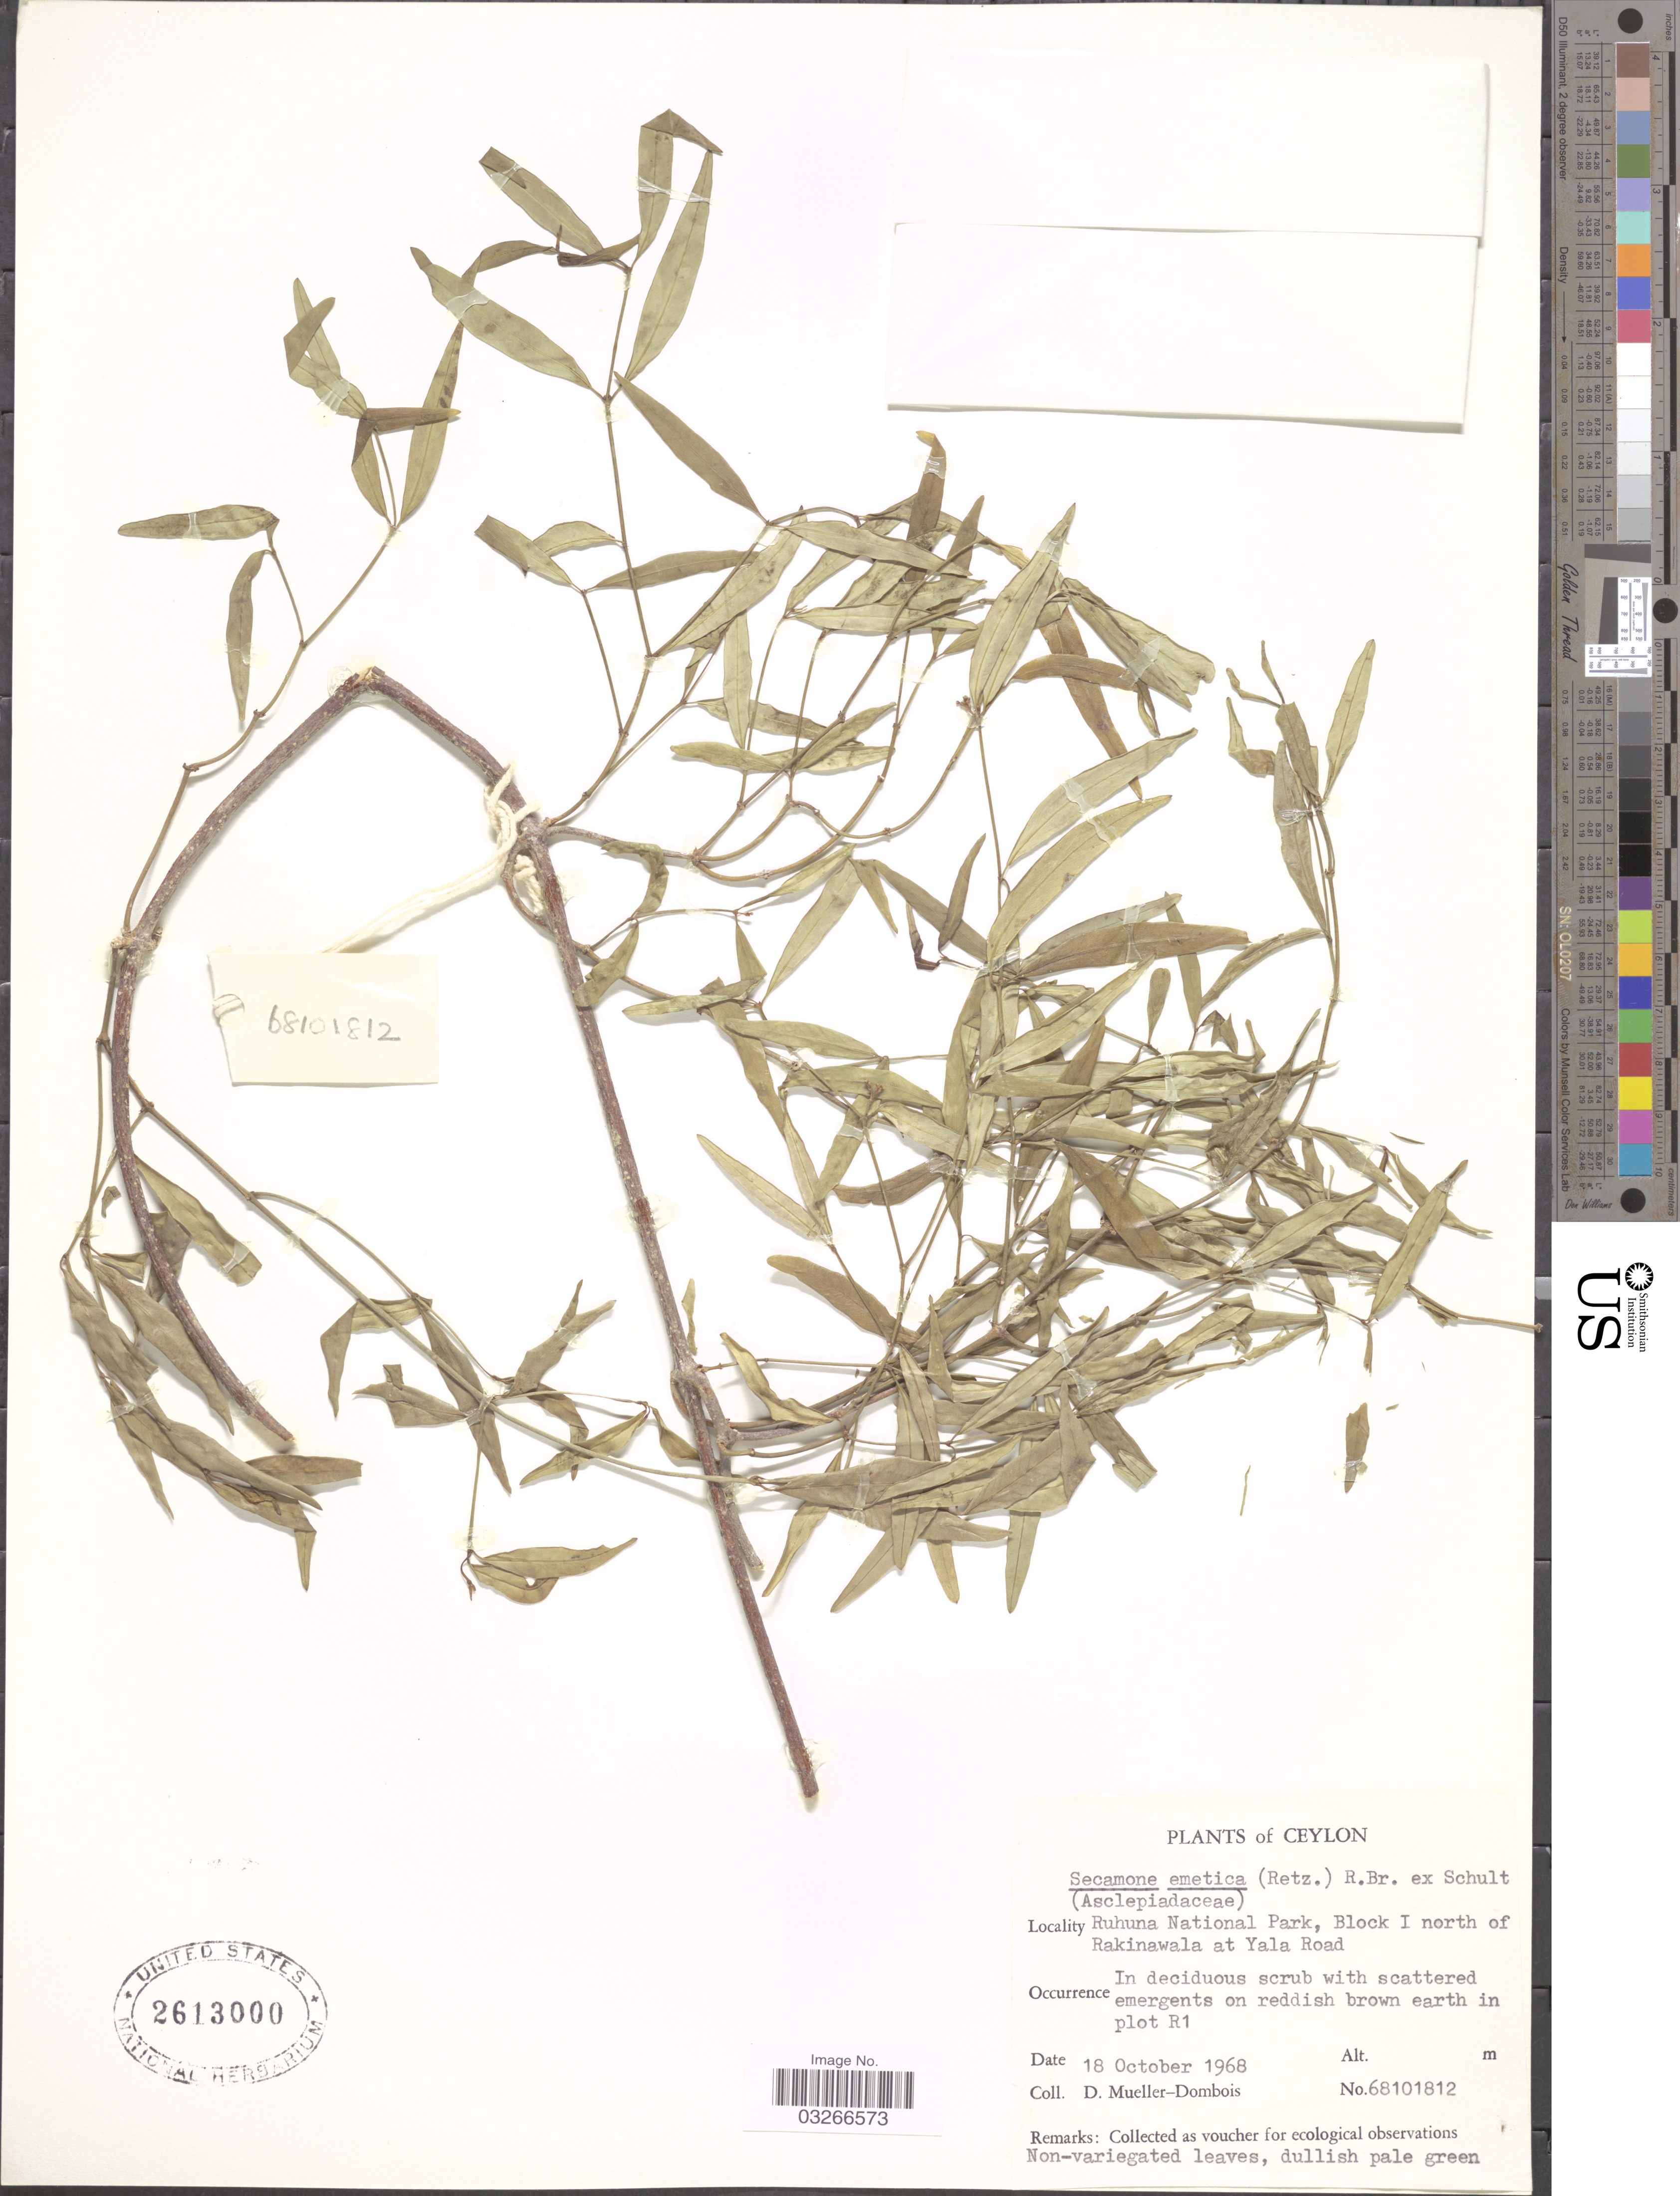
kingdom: Plantae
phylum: Tracheophyta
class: Magnoliopsida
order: Gentianales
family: Apocynaceae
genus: Secamone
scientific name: Secamone emetica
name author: (Retz.) R. Br. ex Schult.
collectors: D. Meuller-Dombois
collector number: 68101812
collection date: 1968-10-18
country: Sri Lanka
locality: Ceylon. Ruhuna National Park, Block I north of Rakinawala at Yala Road. In deciduous scrub with scattered emergents on reddish brown earth in plot R1.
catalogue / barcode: US 2613000